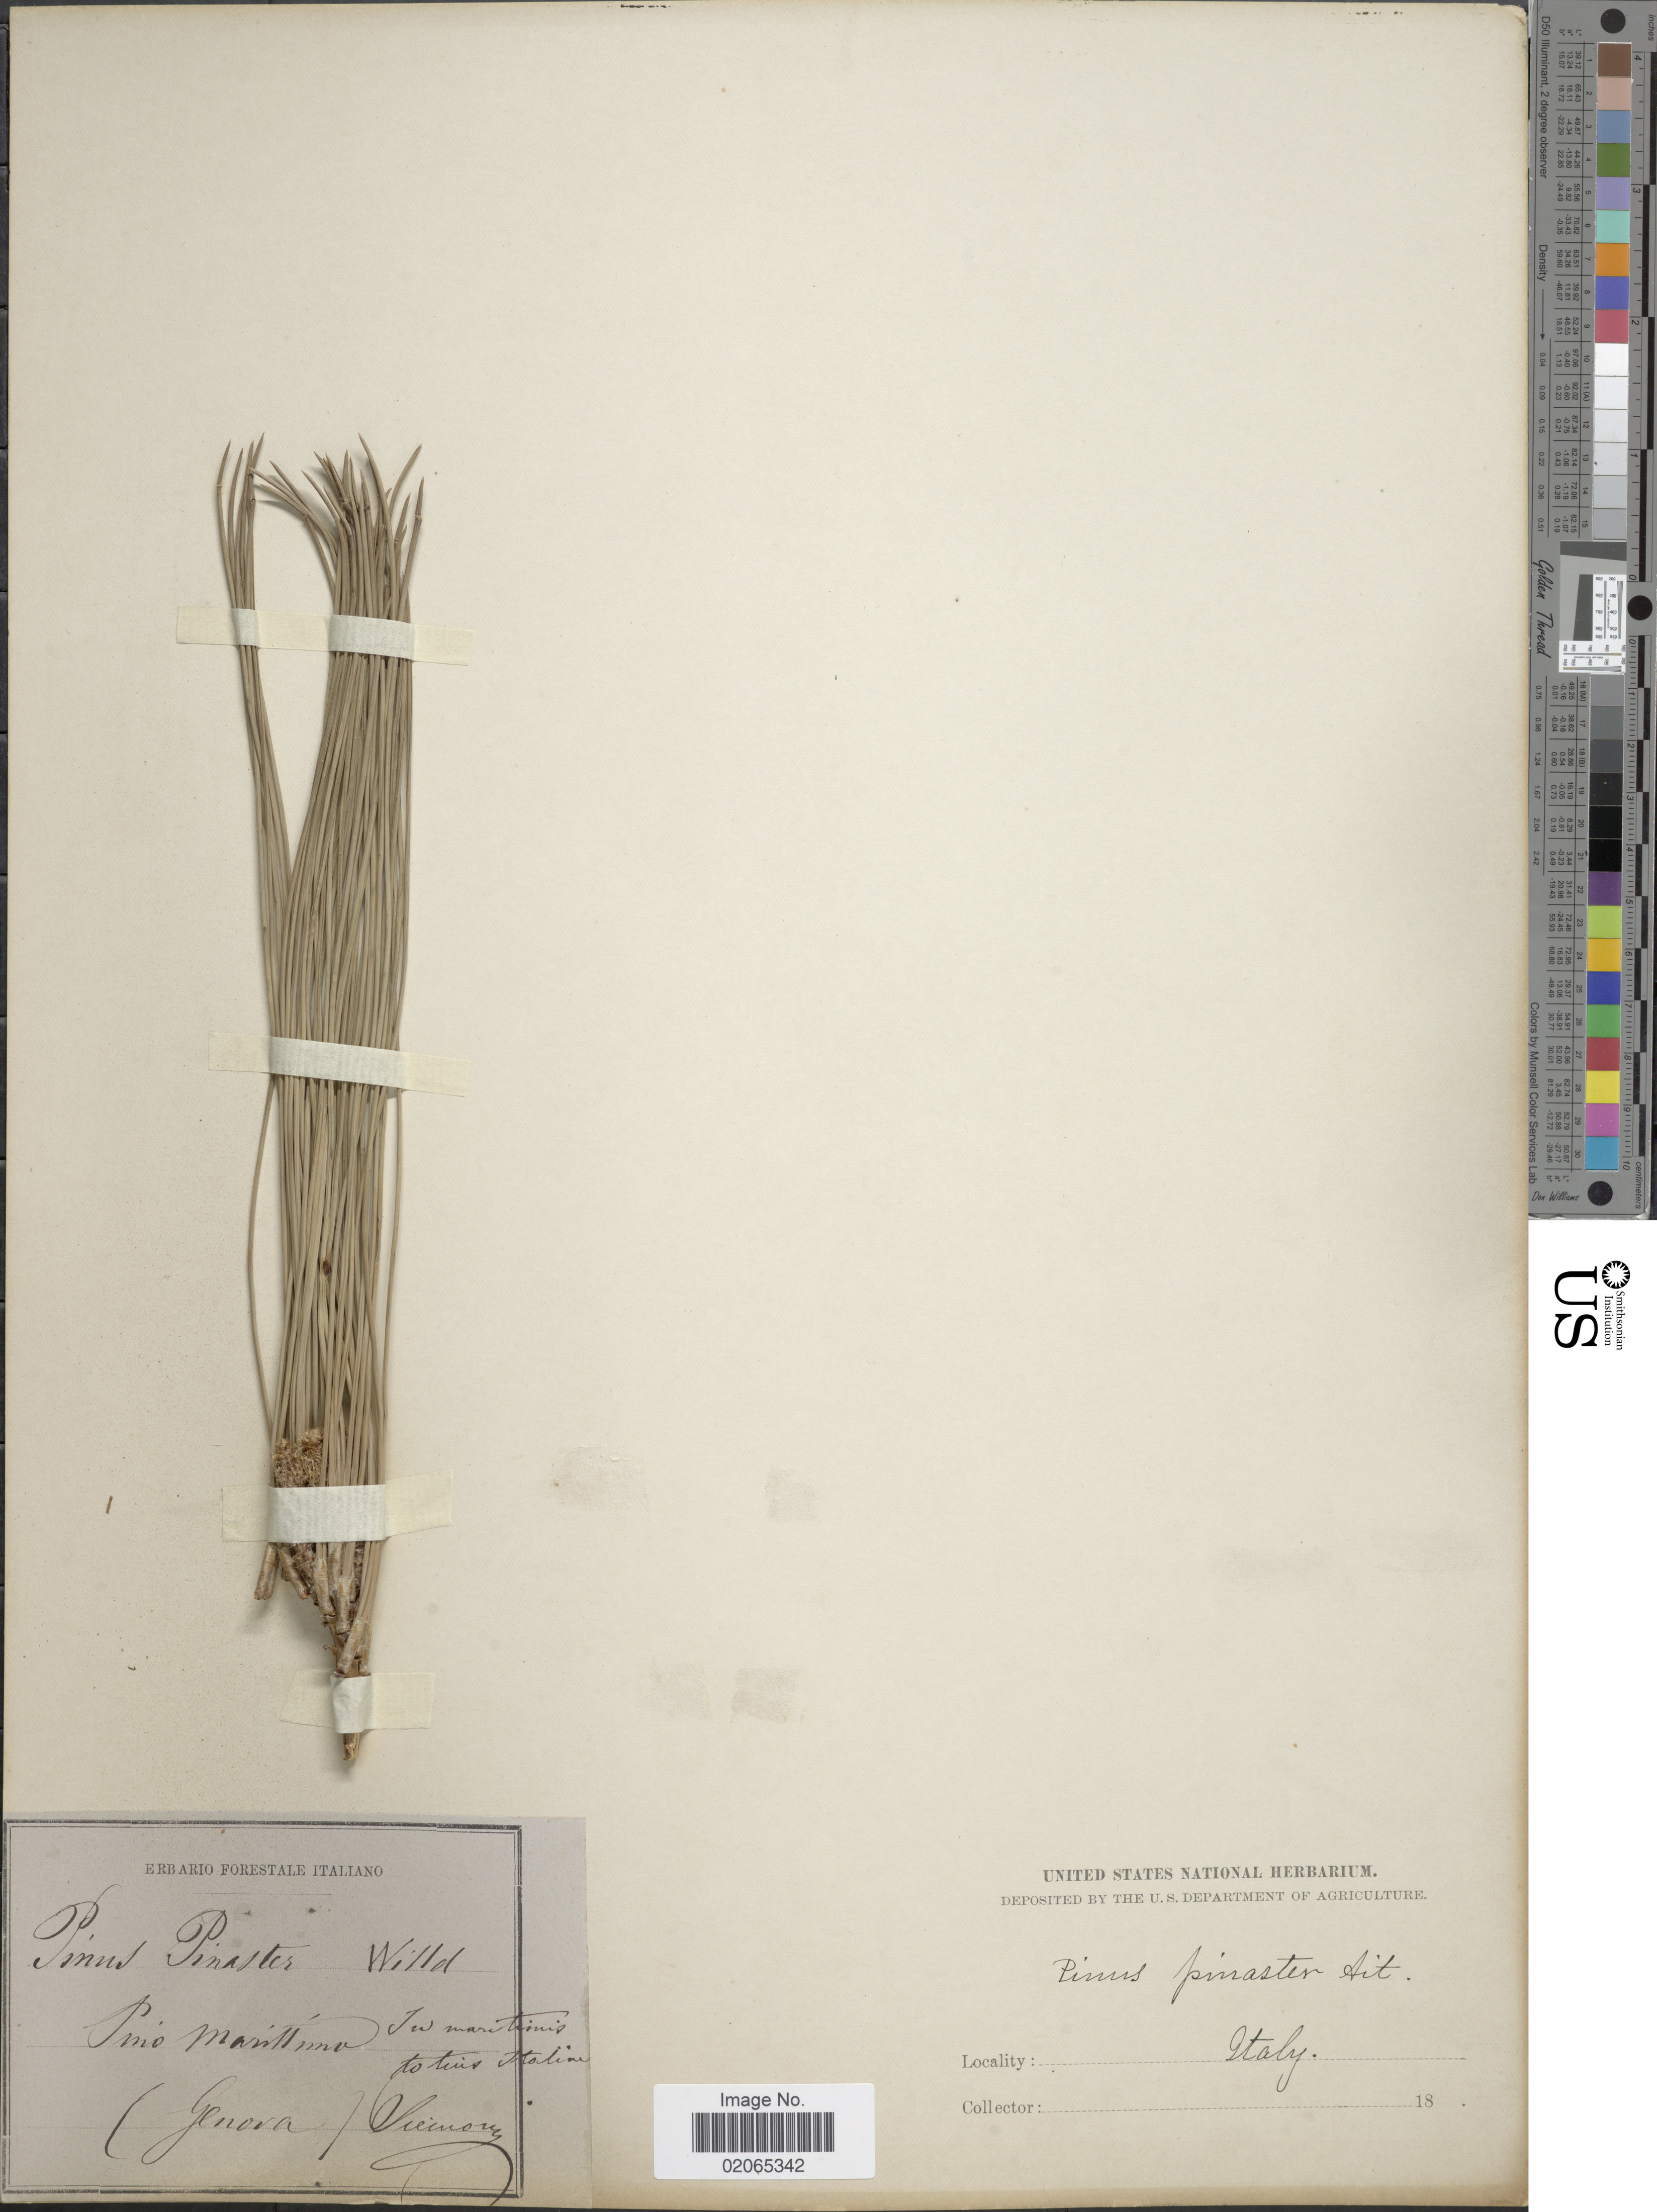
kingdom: Plantae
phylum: Tracheophyta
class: Pinopsida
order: Pinales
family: Pinaceae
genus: Pinus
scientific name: Pinus pinaster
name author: Aiton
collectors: Siemoni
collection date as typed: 18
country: Italy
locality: Pino Marittima. In maritimis to this Italian, (Genova). [interpreted]